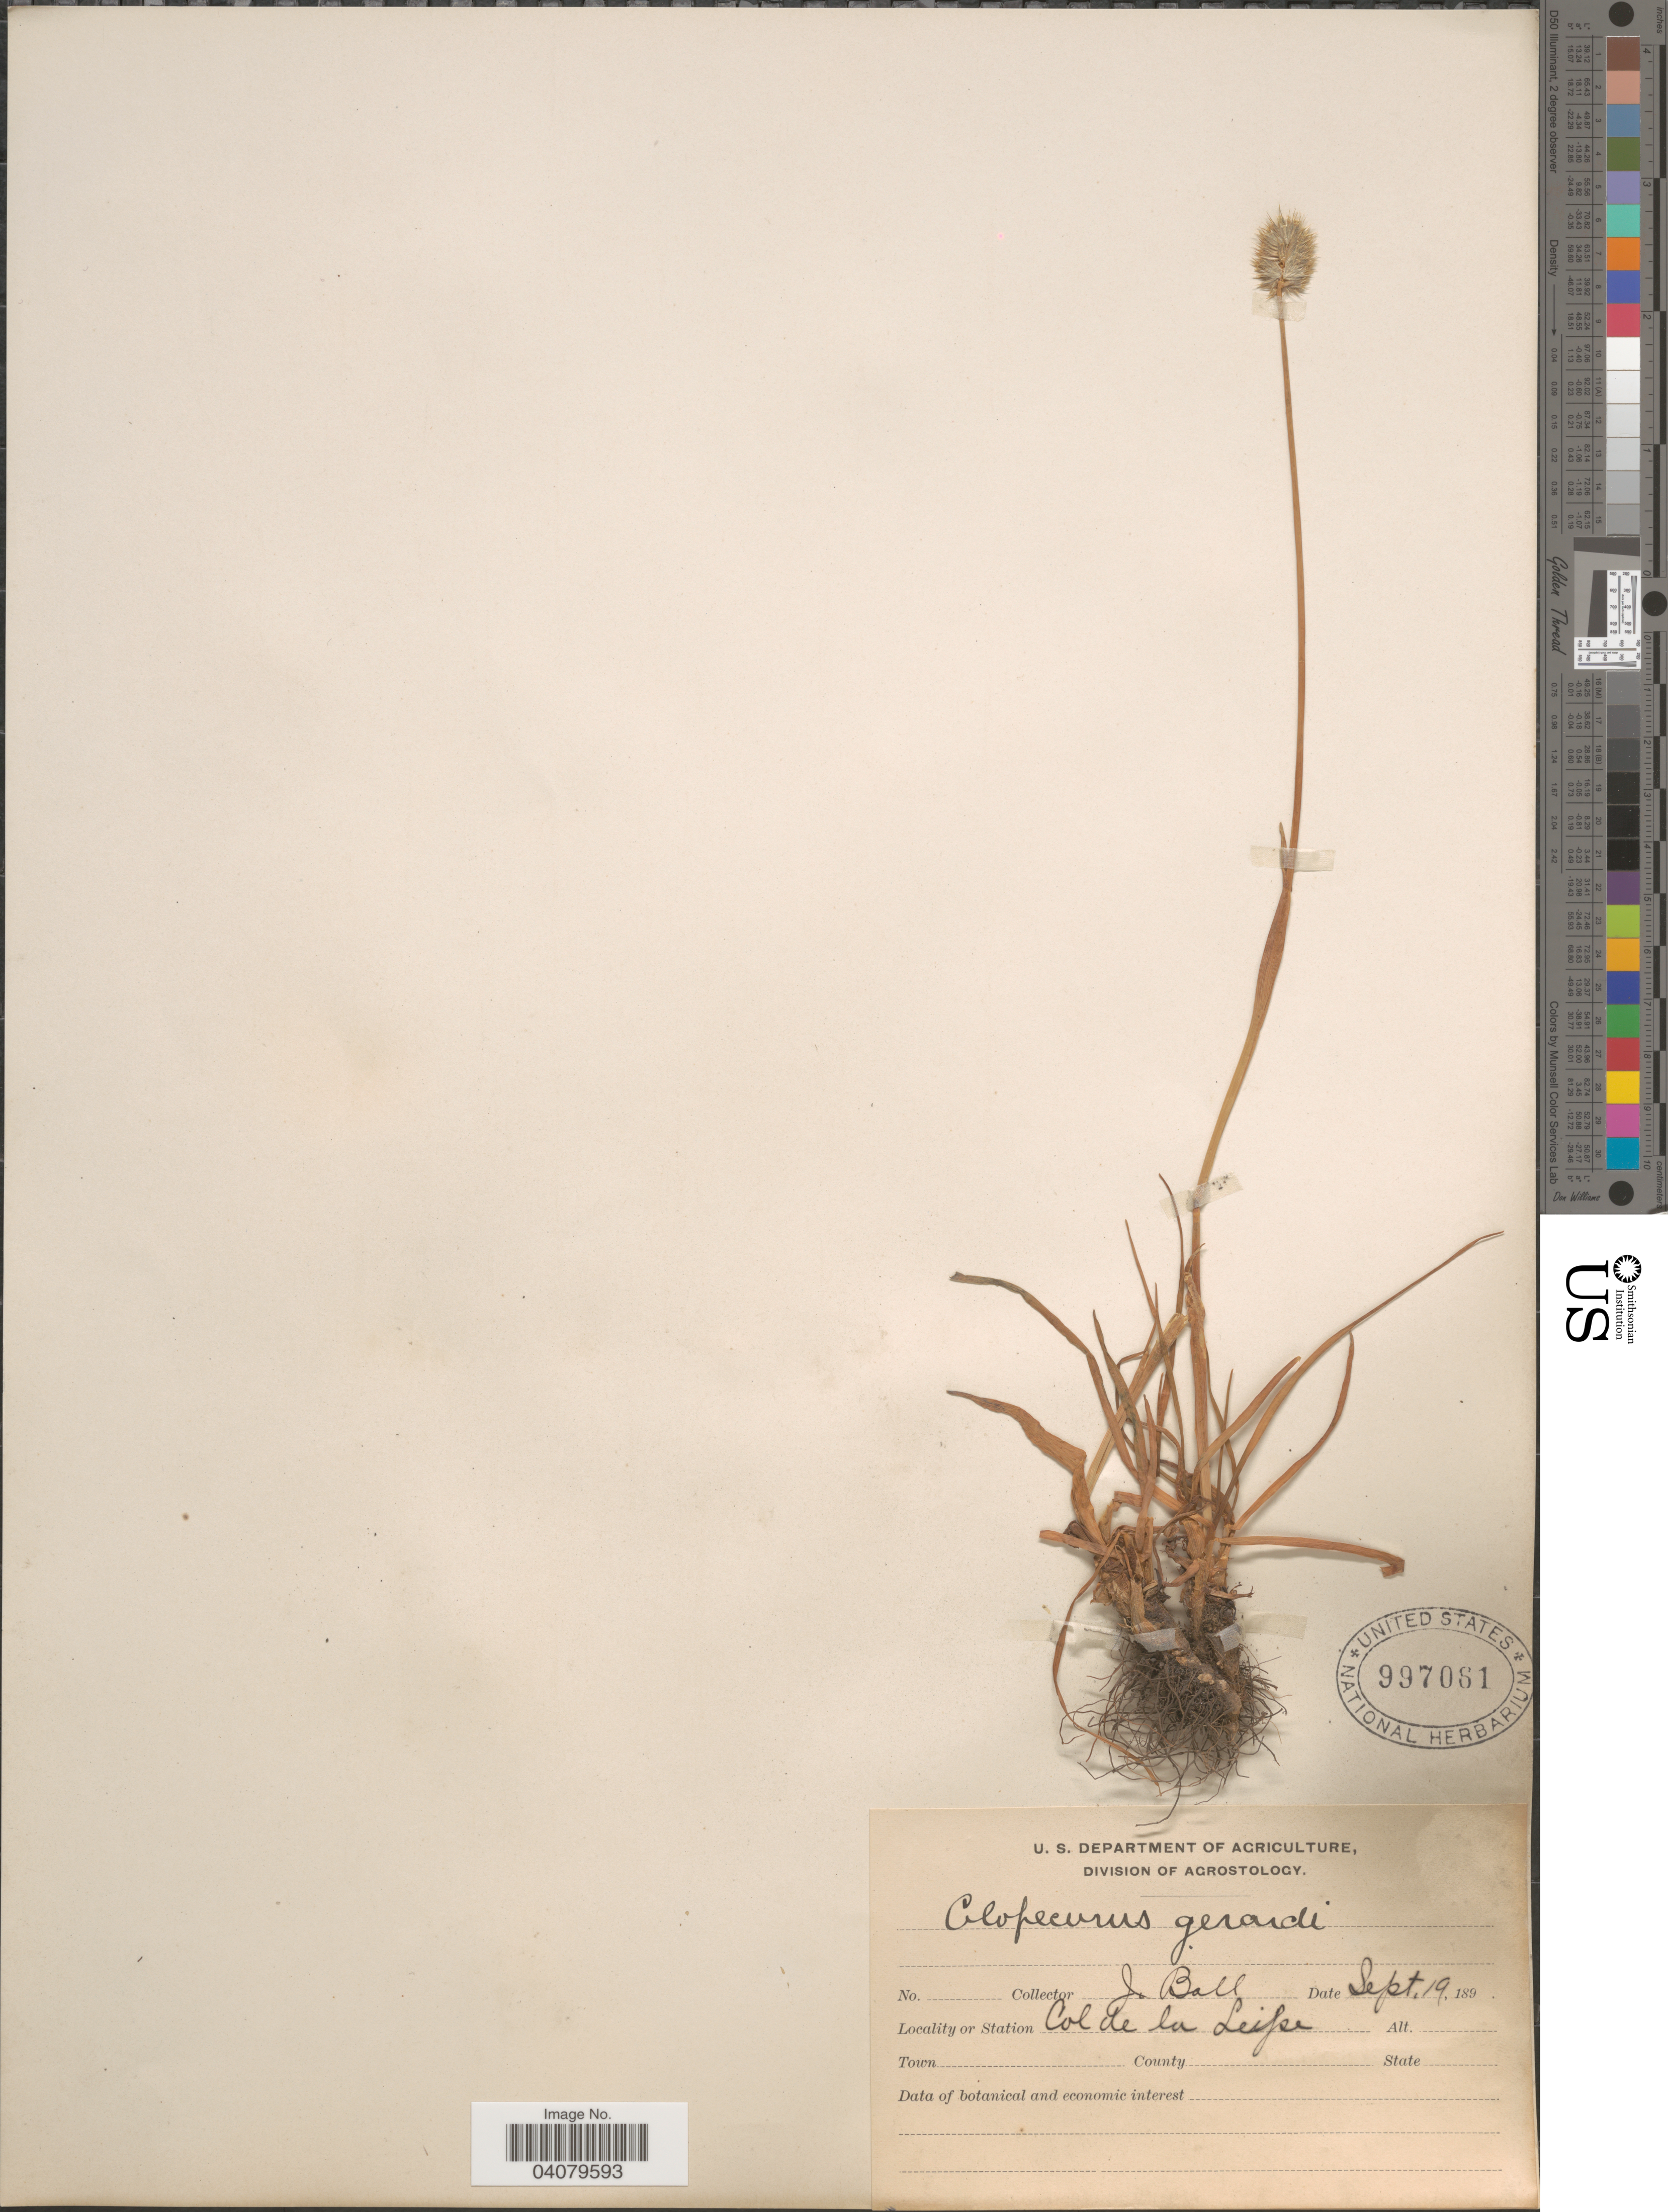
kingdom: Plantae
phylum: Tracheophyta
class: Liliopsida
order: Poales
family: Poaceae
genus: Alopecurus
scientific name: Alopecurus gerardii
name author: (All.) Vill.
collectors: J. Ball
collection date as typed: Sept. 19 189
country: France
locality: Col de la Leisse.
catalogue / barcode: US 997061